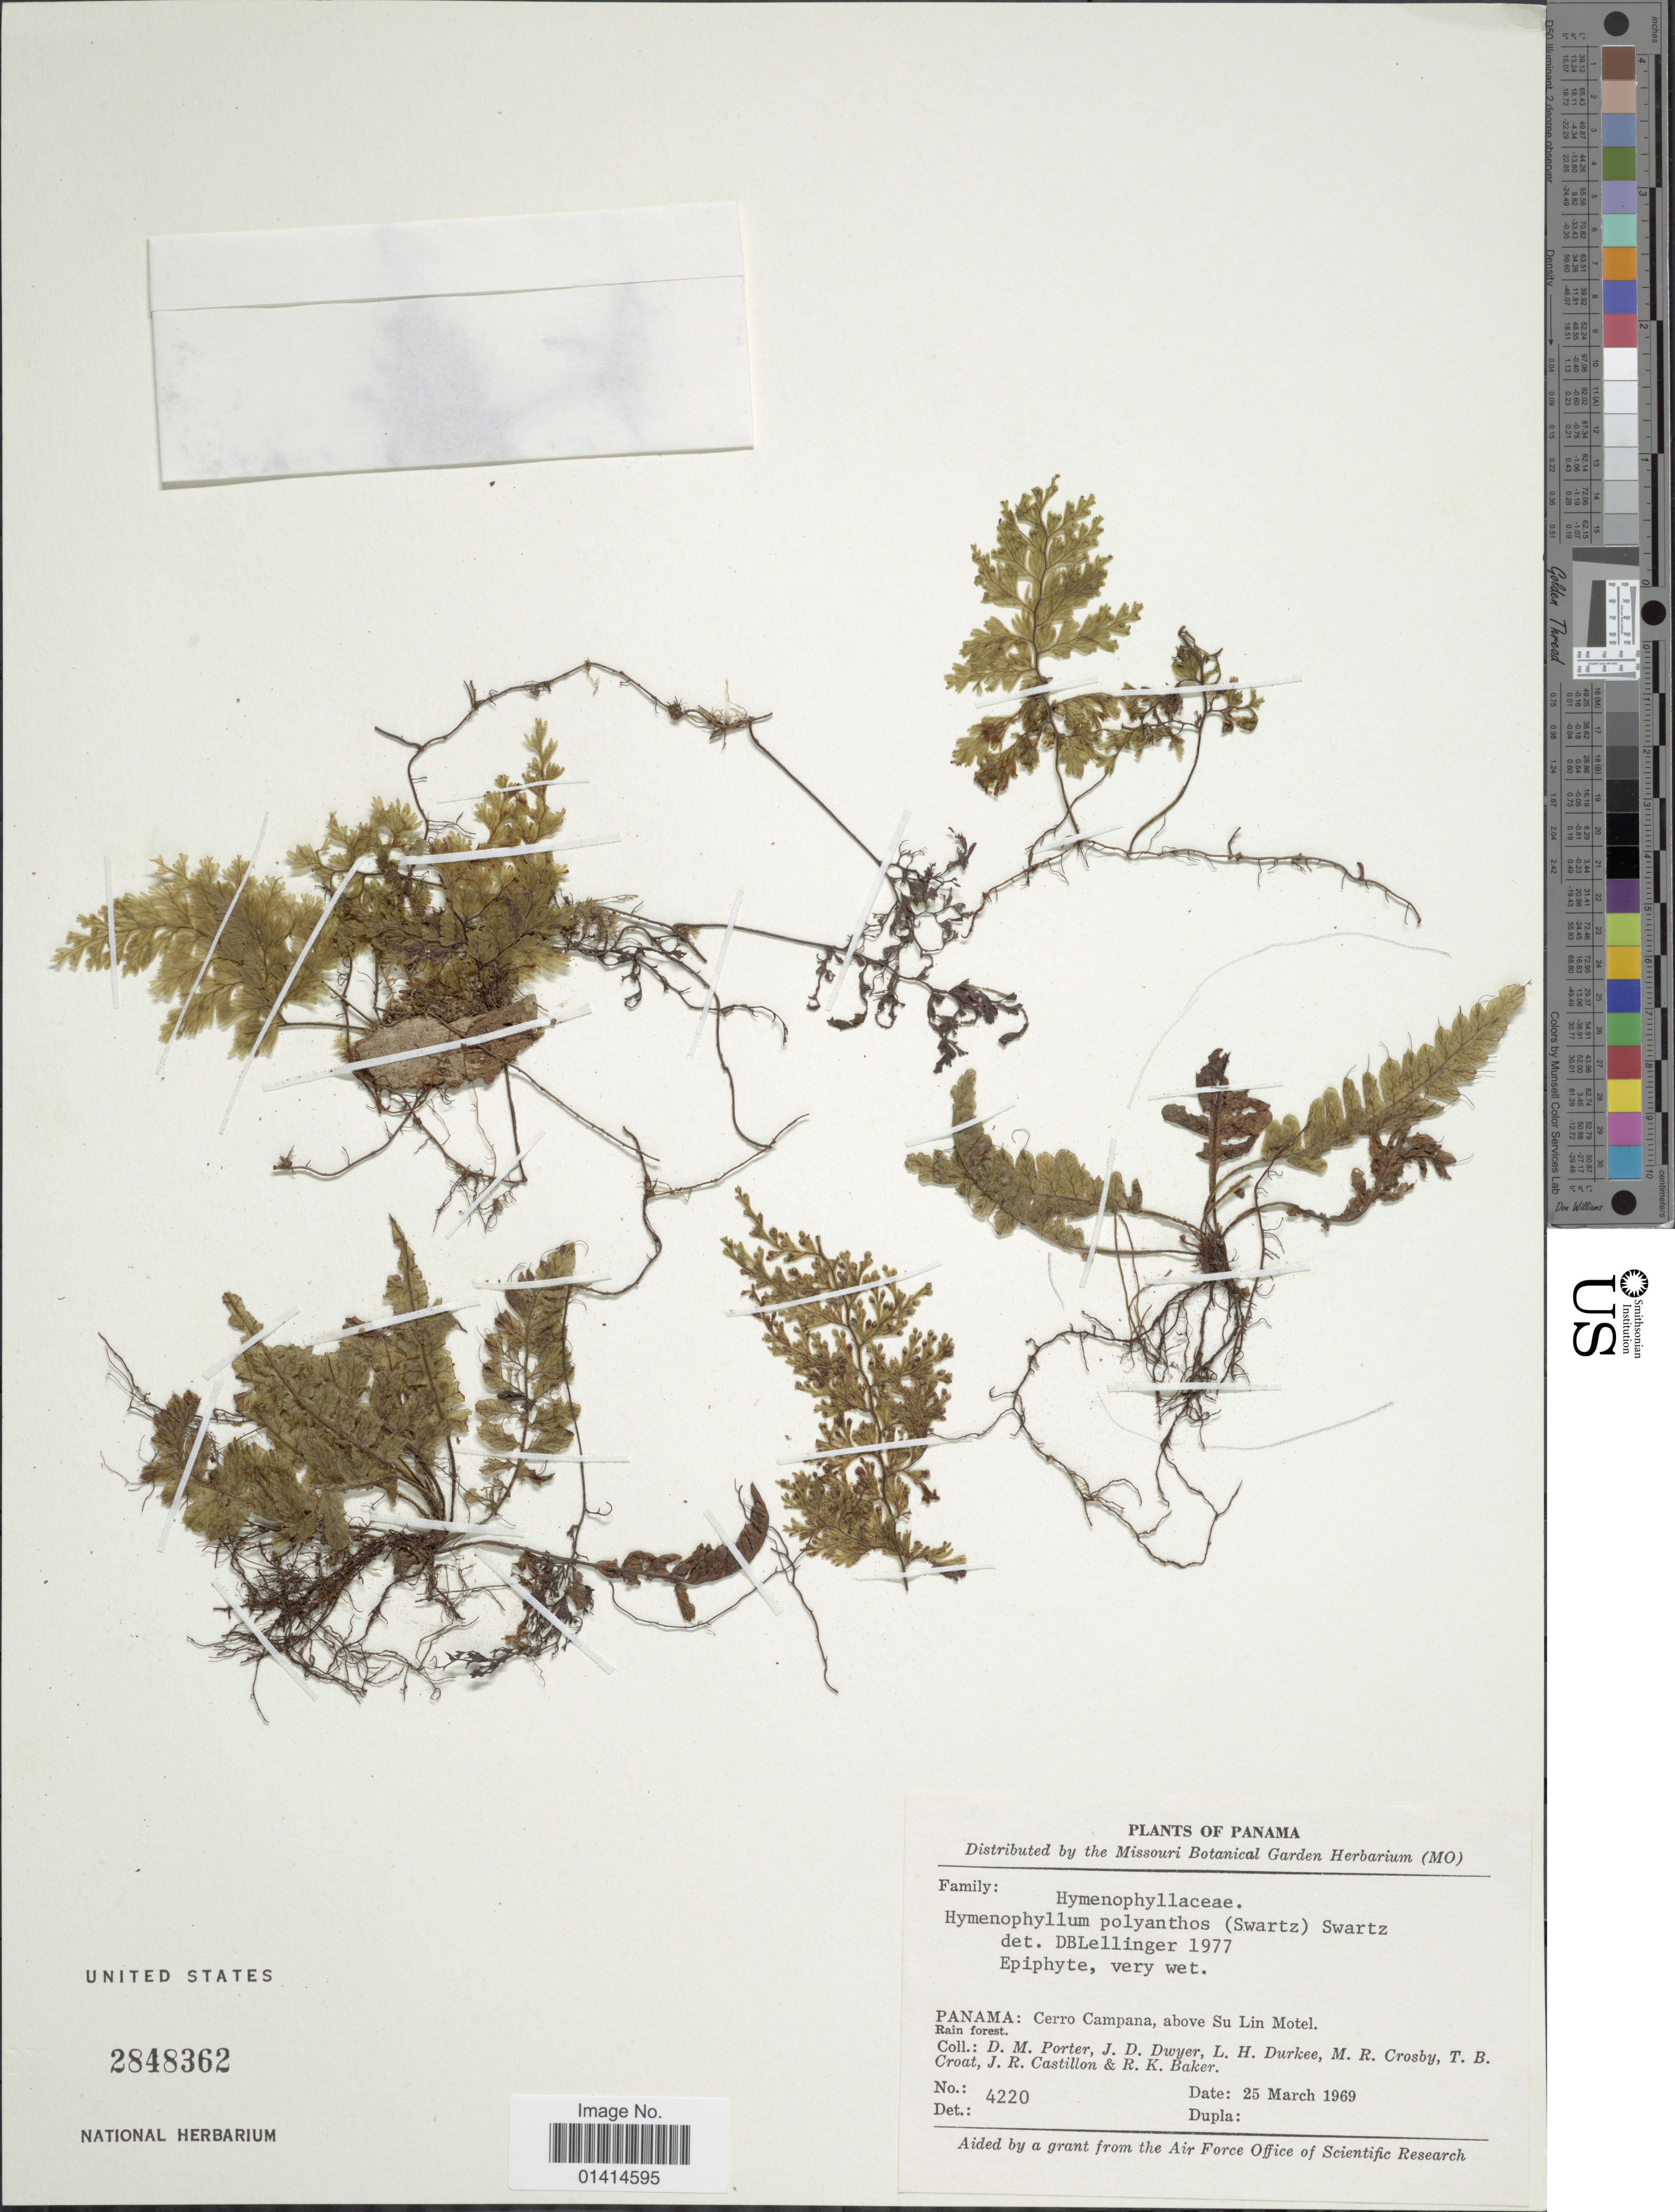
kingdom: Plantae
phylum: Tracheophyta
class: Polypodiopsida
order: Hymenophyllales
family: Hymenophyllaceae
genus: Hymenophyllum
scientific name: Hymenophyllum polyanthos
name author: (Sw.) Sw.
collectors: D. Porter, J. D. Dwyer, L. H. Durkee, M. R. Crosby & et al.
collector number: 4220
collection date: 1969-03-25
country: Panama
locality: Cerro Campana, above Su Lin Motel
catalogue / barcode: US 2848362